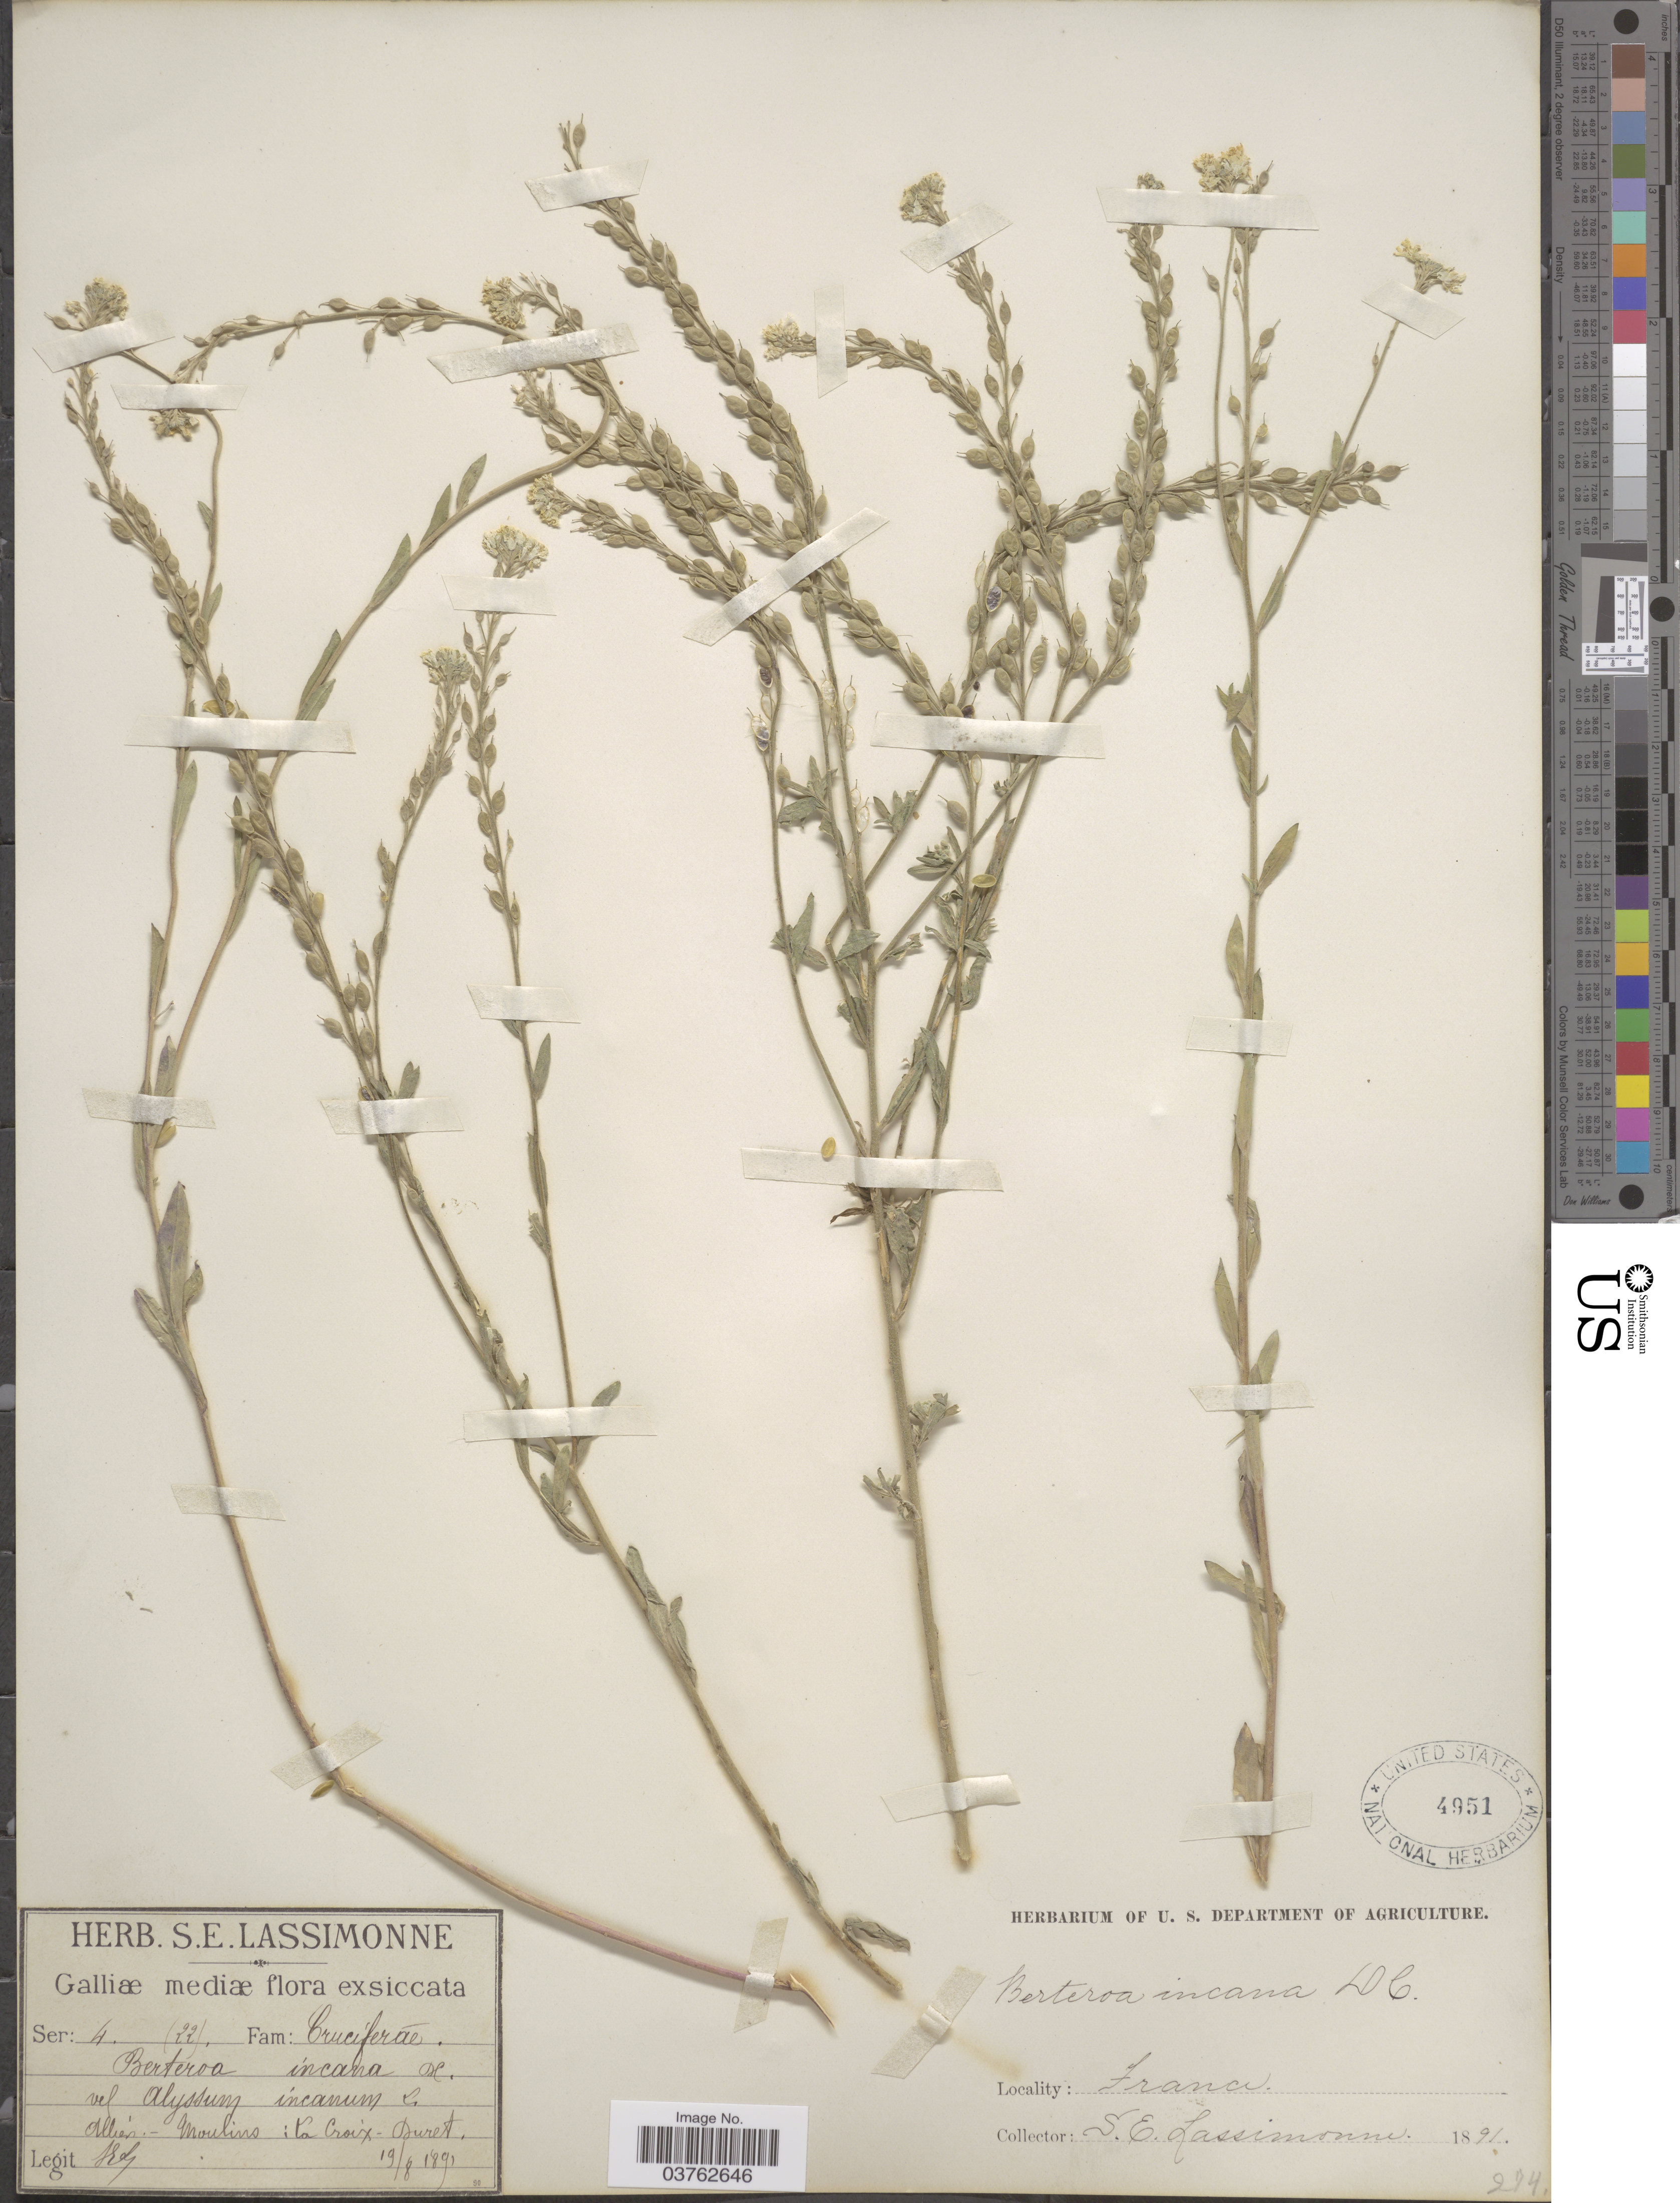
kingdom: Plantae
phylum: Tracheophyta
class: Magnoliopsida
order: Brassicales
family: Brassicaceae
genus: Berteroa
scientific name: Berteroa incana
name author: (L.) DC.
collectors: S. Lassimonne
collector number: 22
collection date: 1891-08-19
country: France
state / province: Auvergne-Rhône-Alpes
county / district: Allier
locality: Galliæ mediæ [Central France]. Allier - Moulins: La Croix-Duret.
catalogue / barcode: US 4951